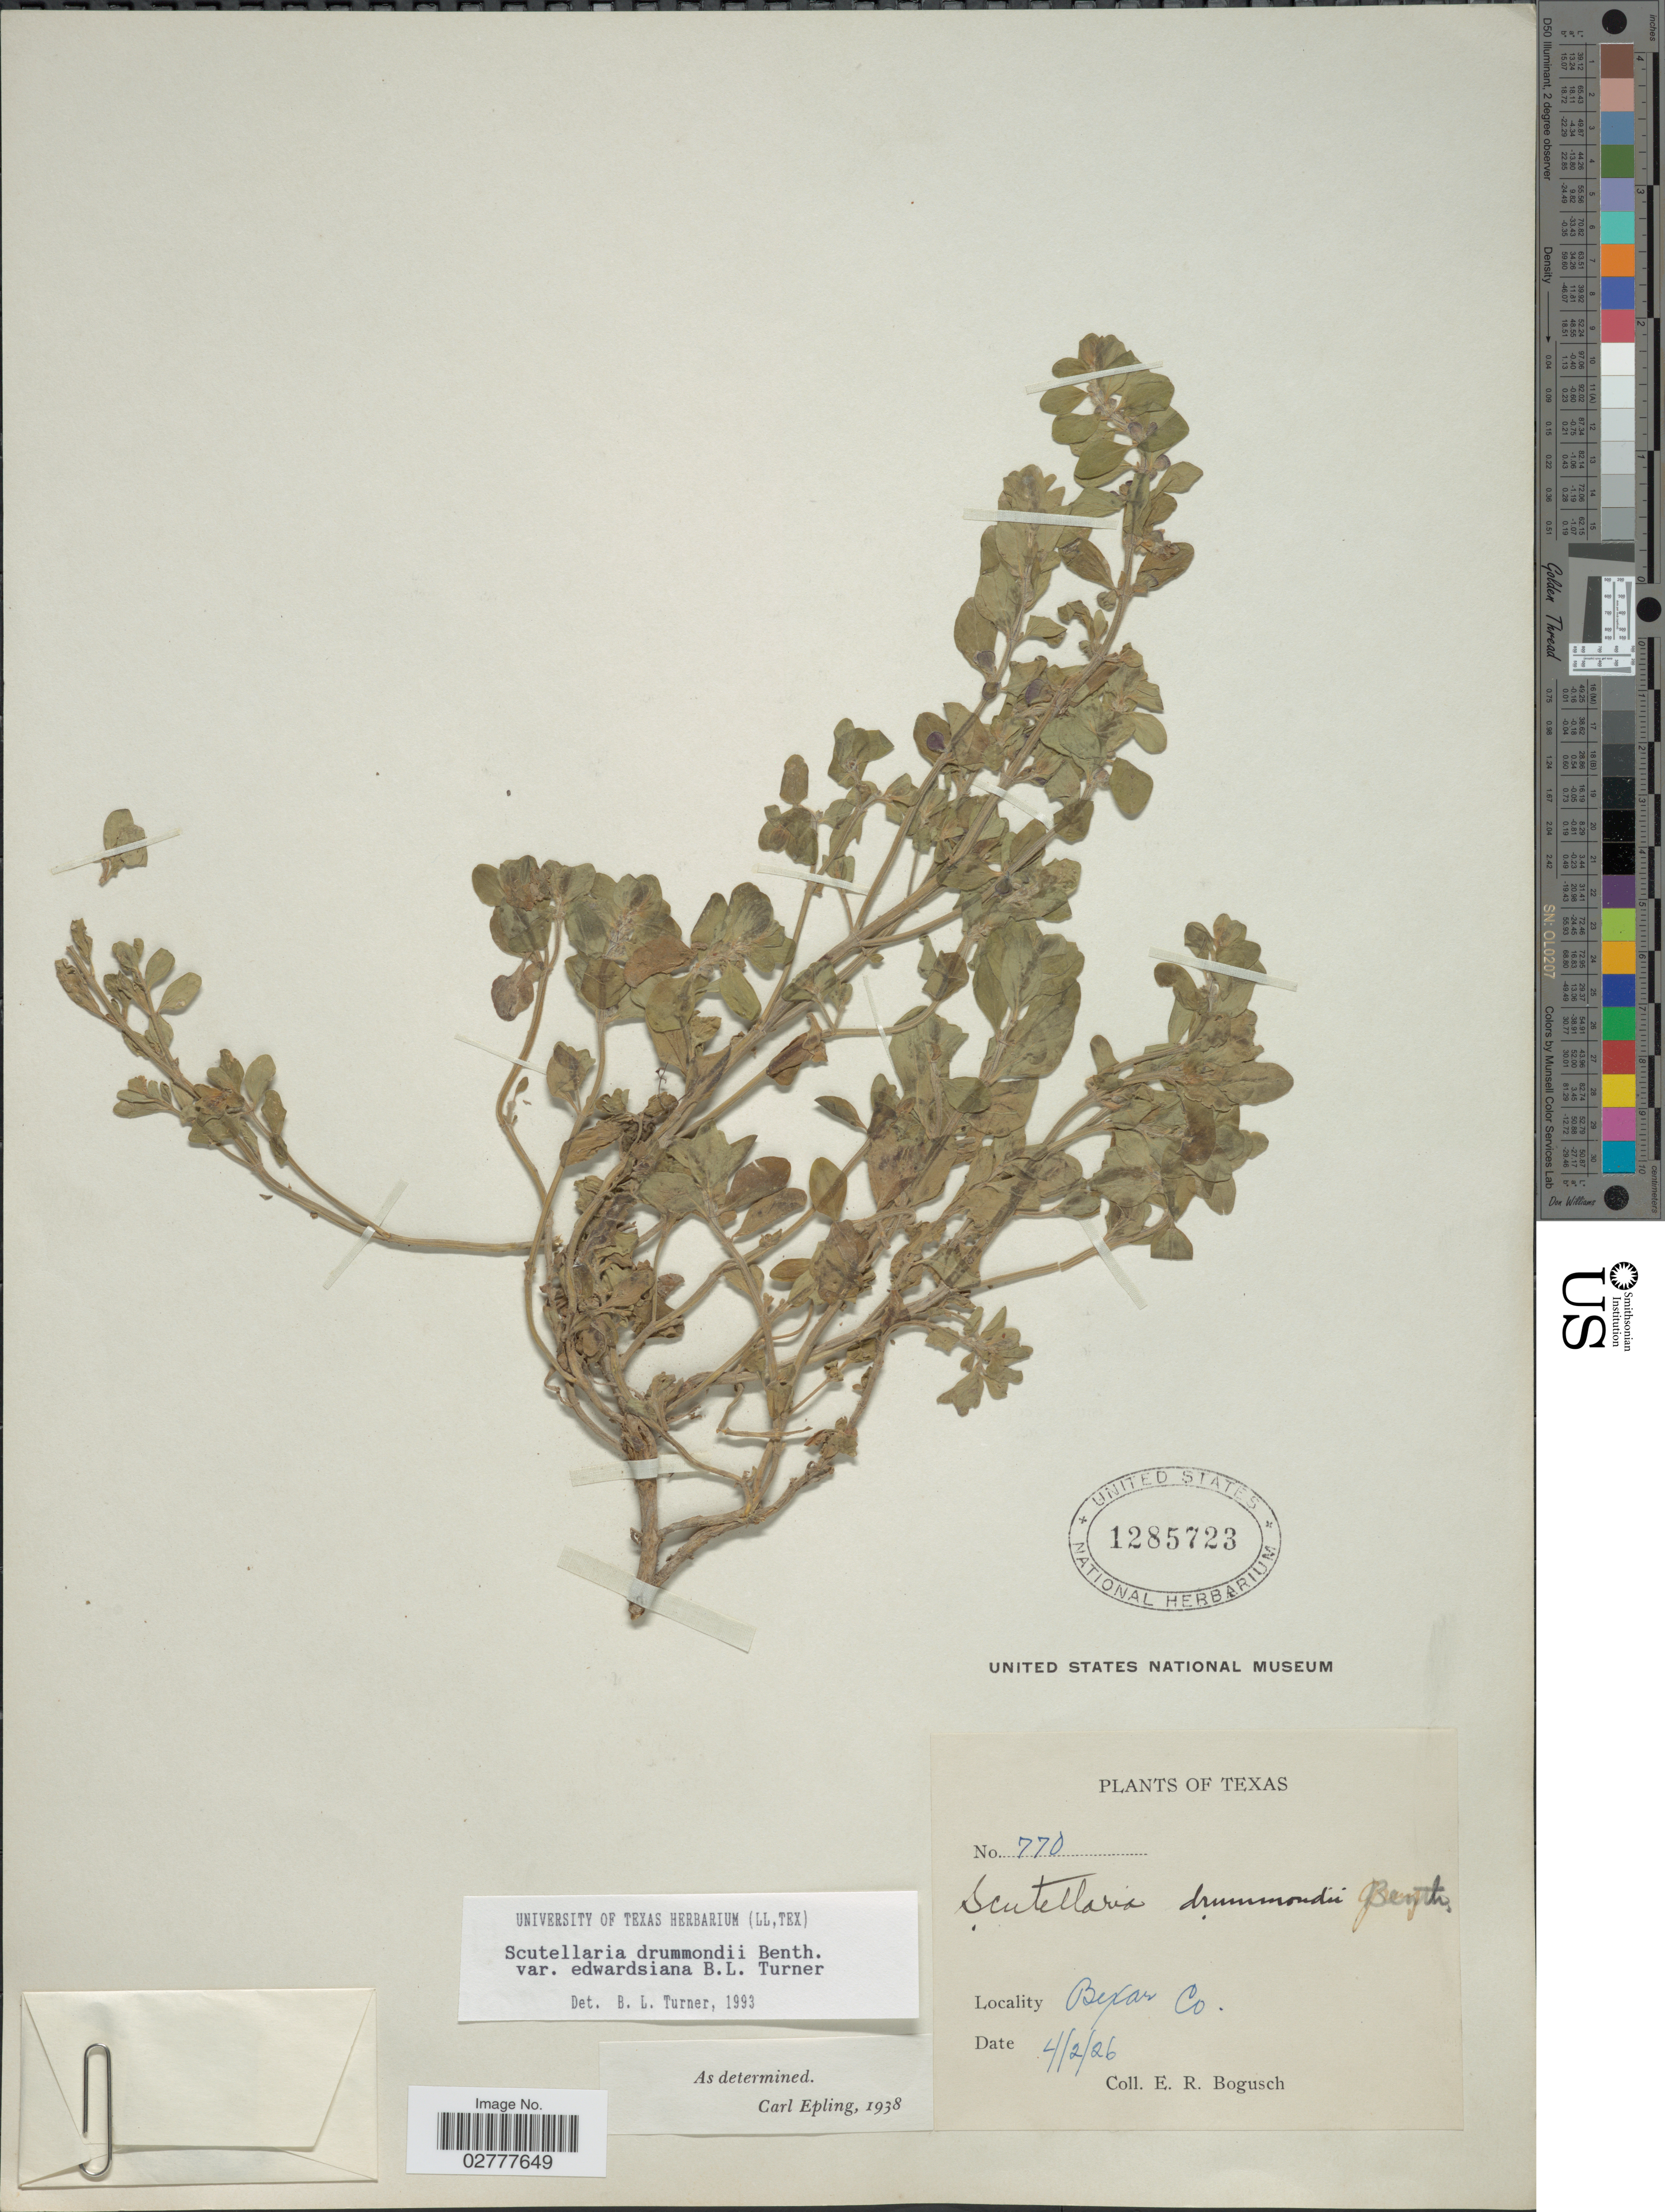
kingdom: Plantae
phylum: Tracheophyta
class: Magnoliopsida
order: Lamiales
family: Lamiaceae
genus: Scutellaria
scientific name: Scutellaria drummondii var. edwardsiana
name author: Benth.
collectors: E. Bogusch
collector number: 770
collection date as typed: Transcribed d/m/y: 2/4/26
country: United States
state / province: Texas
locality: Bexar Co.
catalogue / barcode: US 1285723